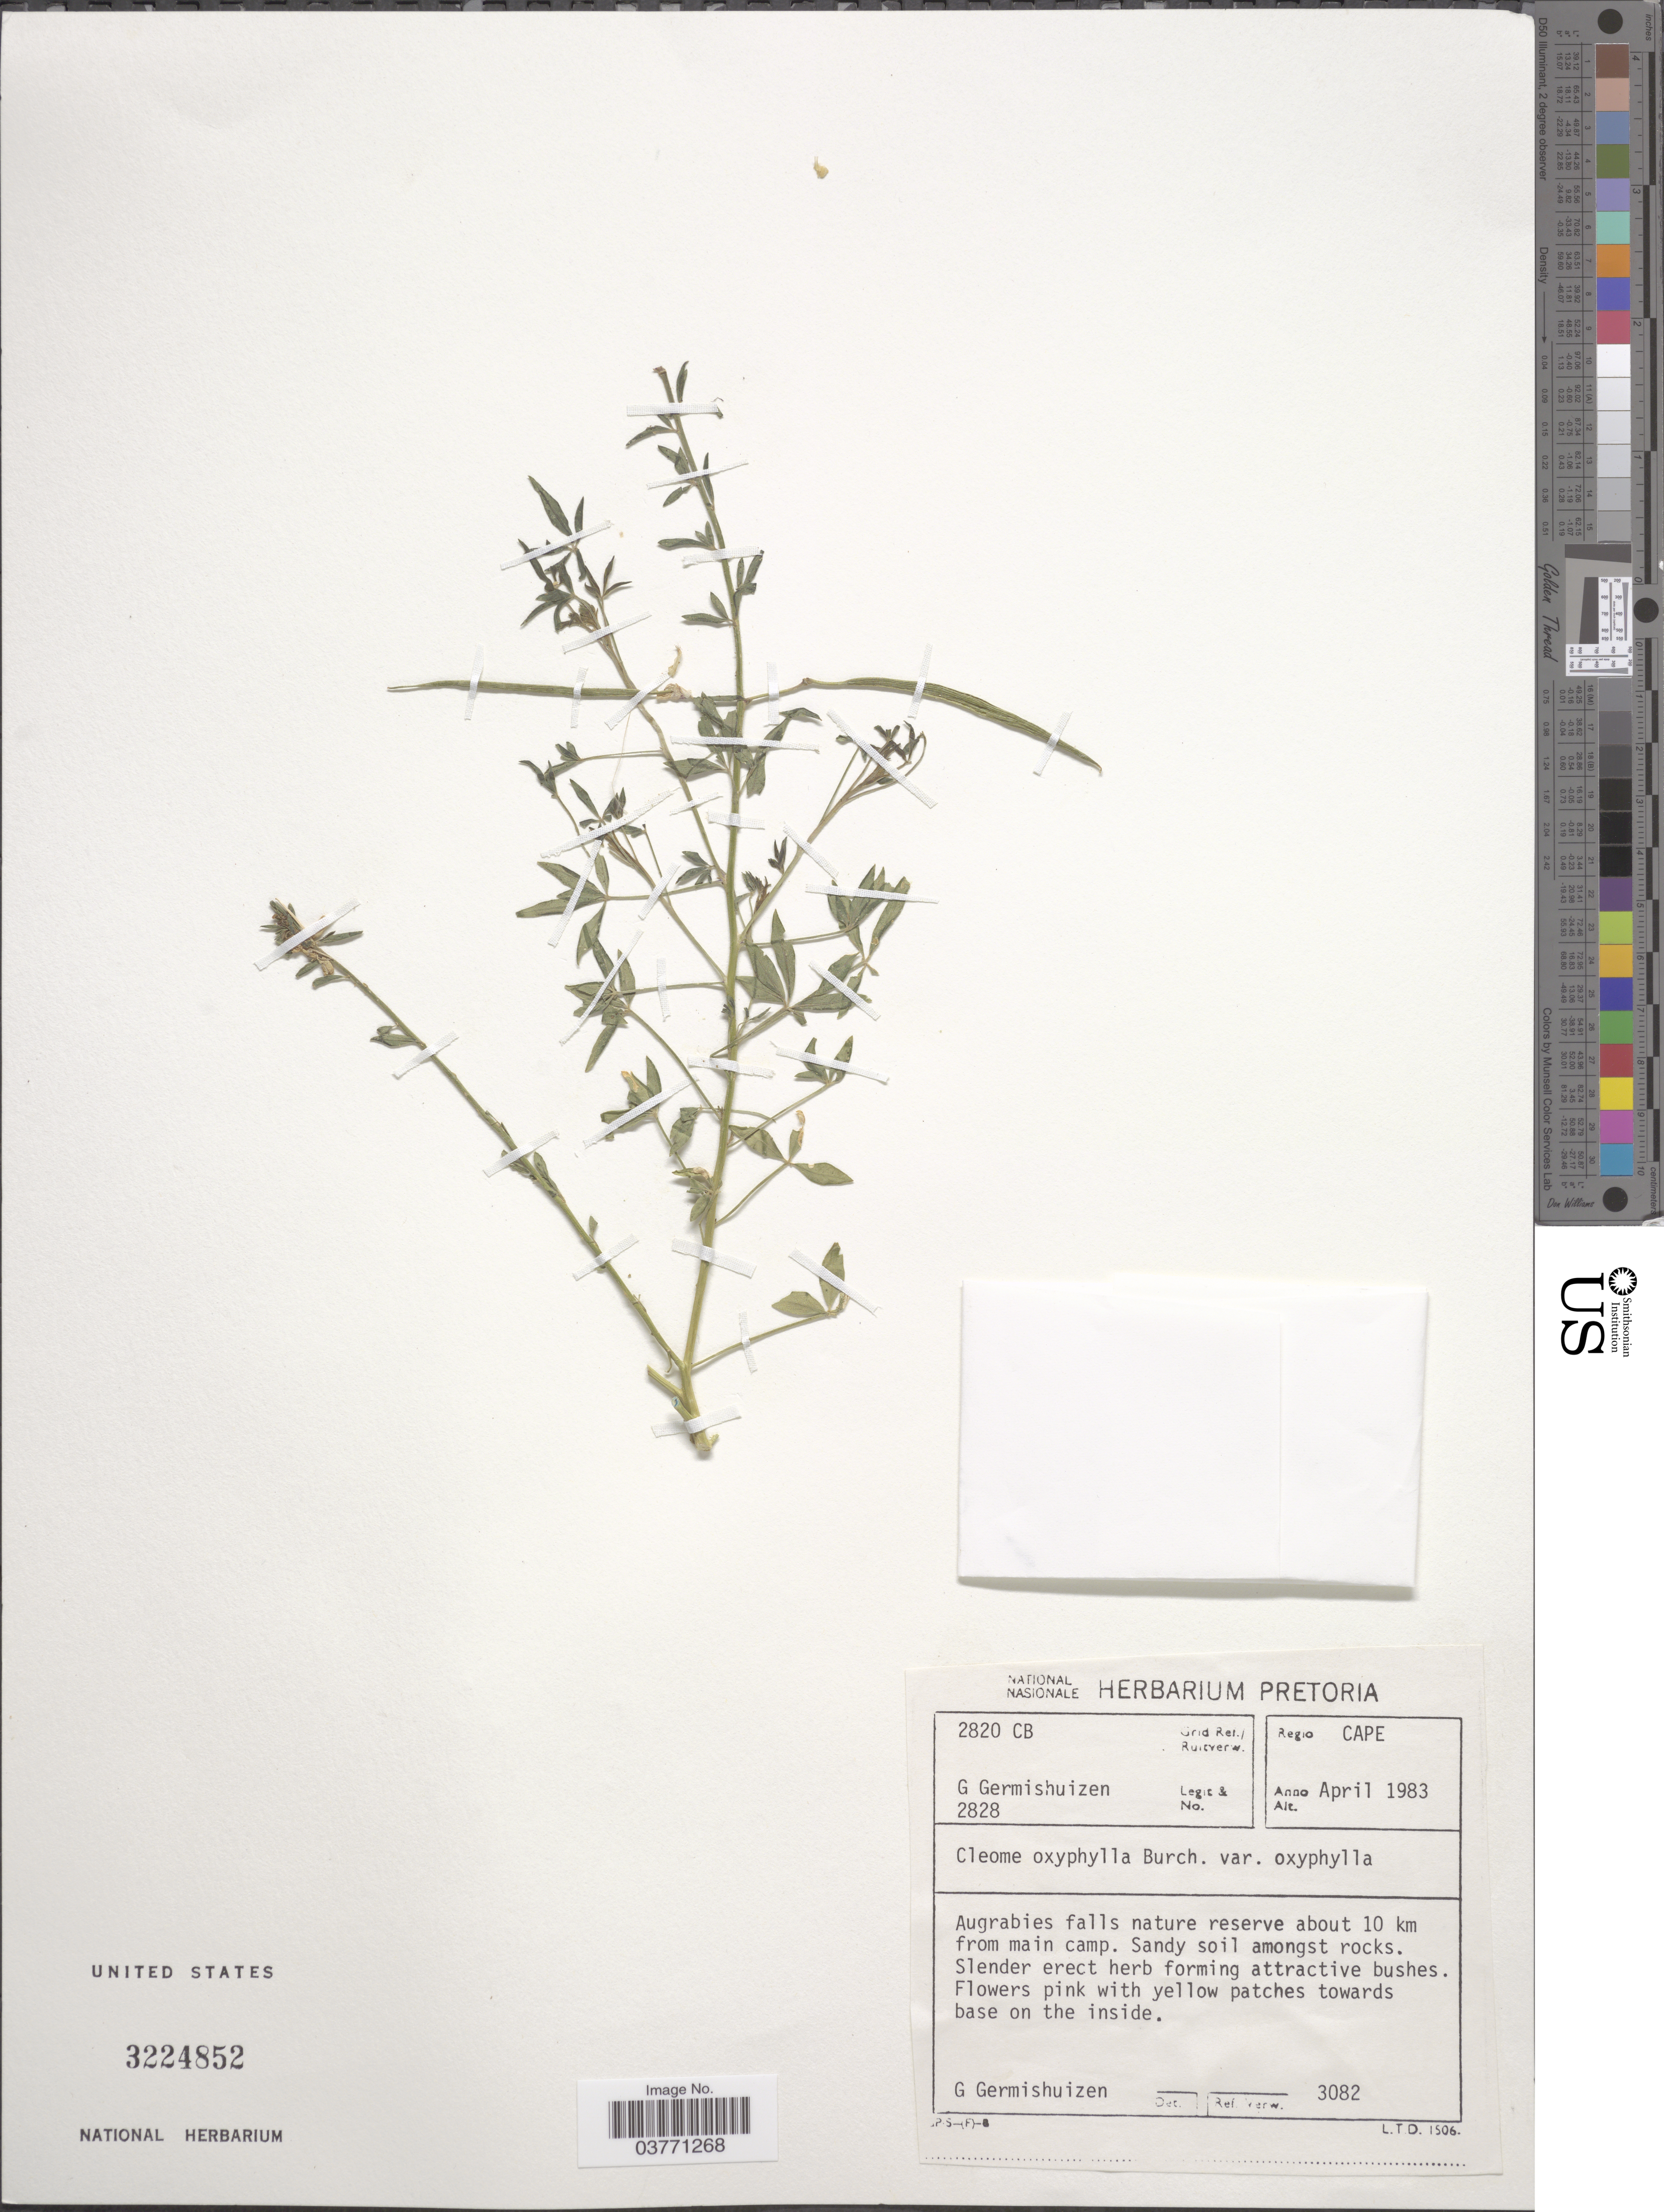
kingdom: Plantae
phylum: Tracheophyta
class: Magnoliopsida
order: Brassicales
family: Cleomaceae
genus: Sieruela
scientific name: Sieruela oxyphylla var. oxyphylla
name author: (Burch.) Roalson & J.C. Hall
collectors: G. Germishuizen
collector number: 2828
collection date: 1983-04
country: South Africa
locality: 2820 CB Grid Ref./ Ruitverw. Regio Cape. Augrabies falls nature reserve about 10 km from main camp.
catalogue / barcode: US 3224852